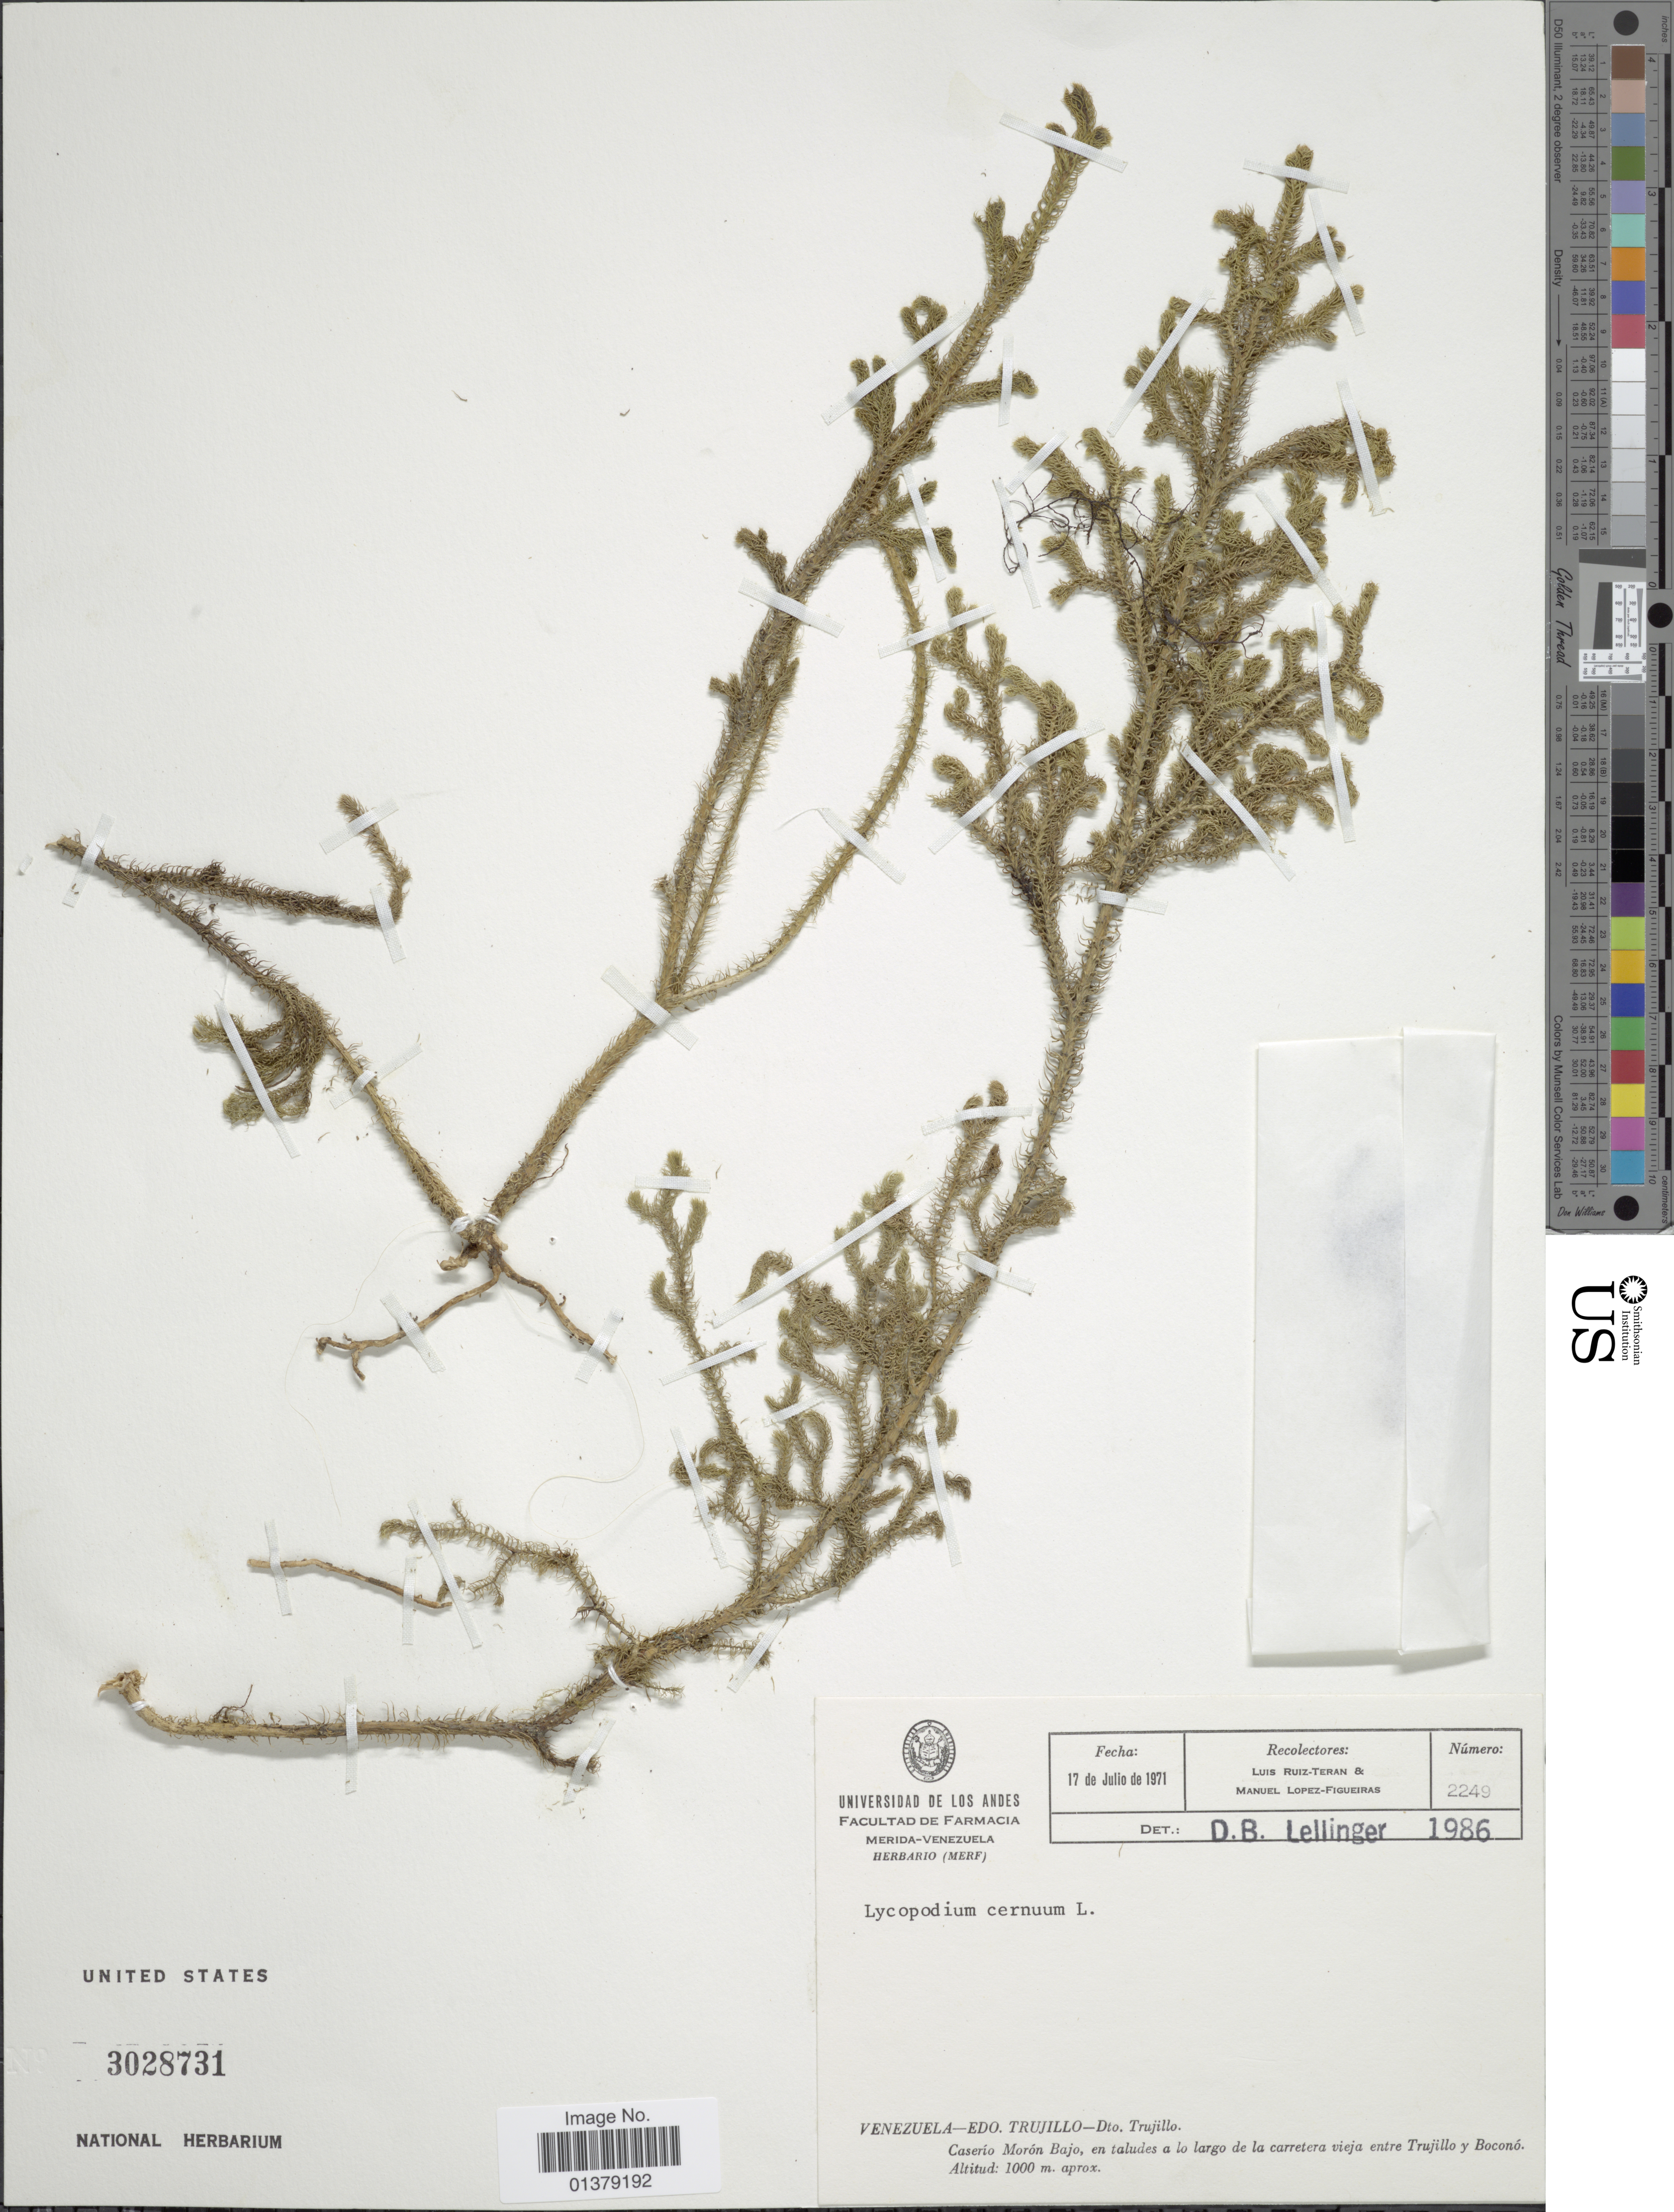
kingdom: Plantae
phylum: Tracheophyta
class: Lycopodiopsida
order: Lycopodiales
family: Lycopodiaceae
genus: Palhinhaea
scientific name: Palhinhaea curvata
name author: (Sw.) Holub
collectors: L. E. Ruíz-Terán & M. López Figueiras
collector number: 2249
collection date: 1971-07-17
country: Venezuela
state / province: Trujillo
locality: Edo. Trujilllo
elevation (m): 1000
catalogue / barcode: US 3028731